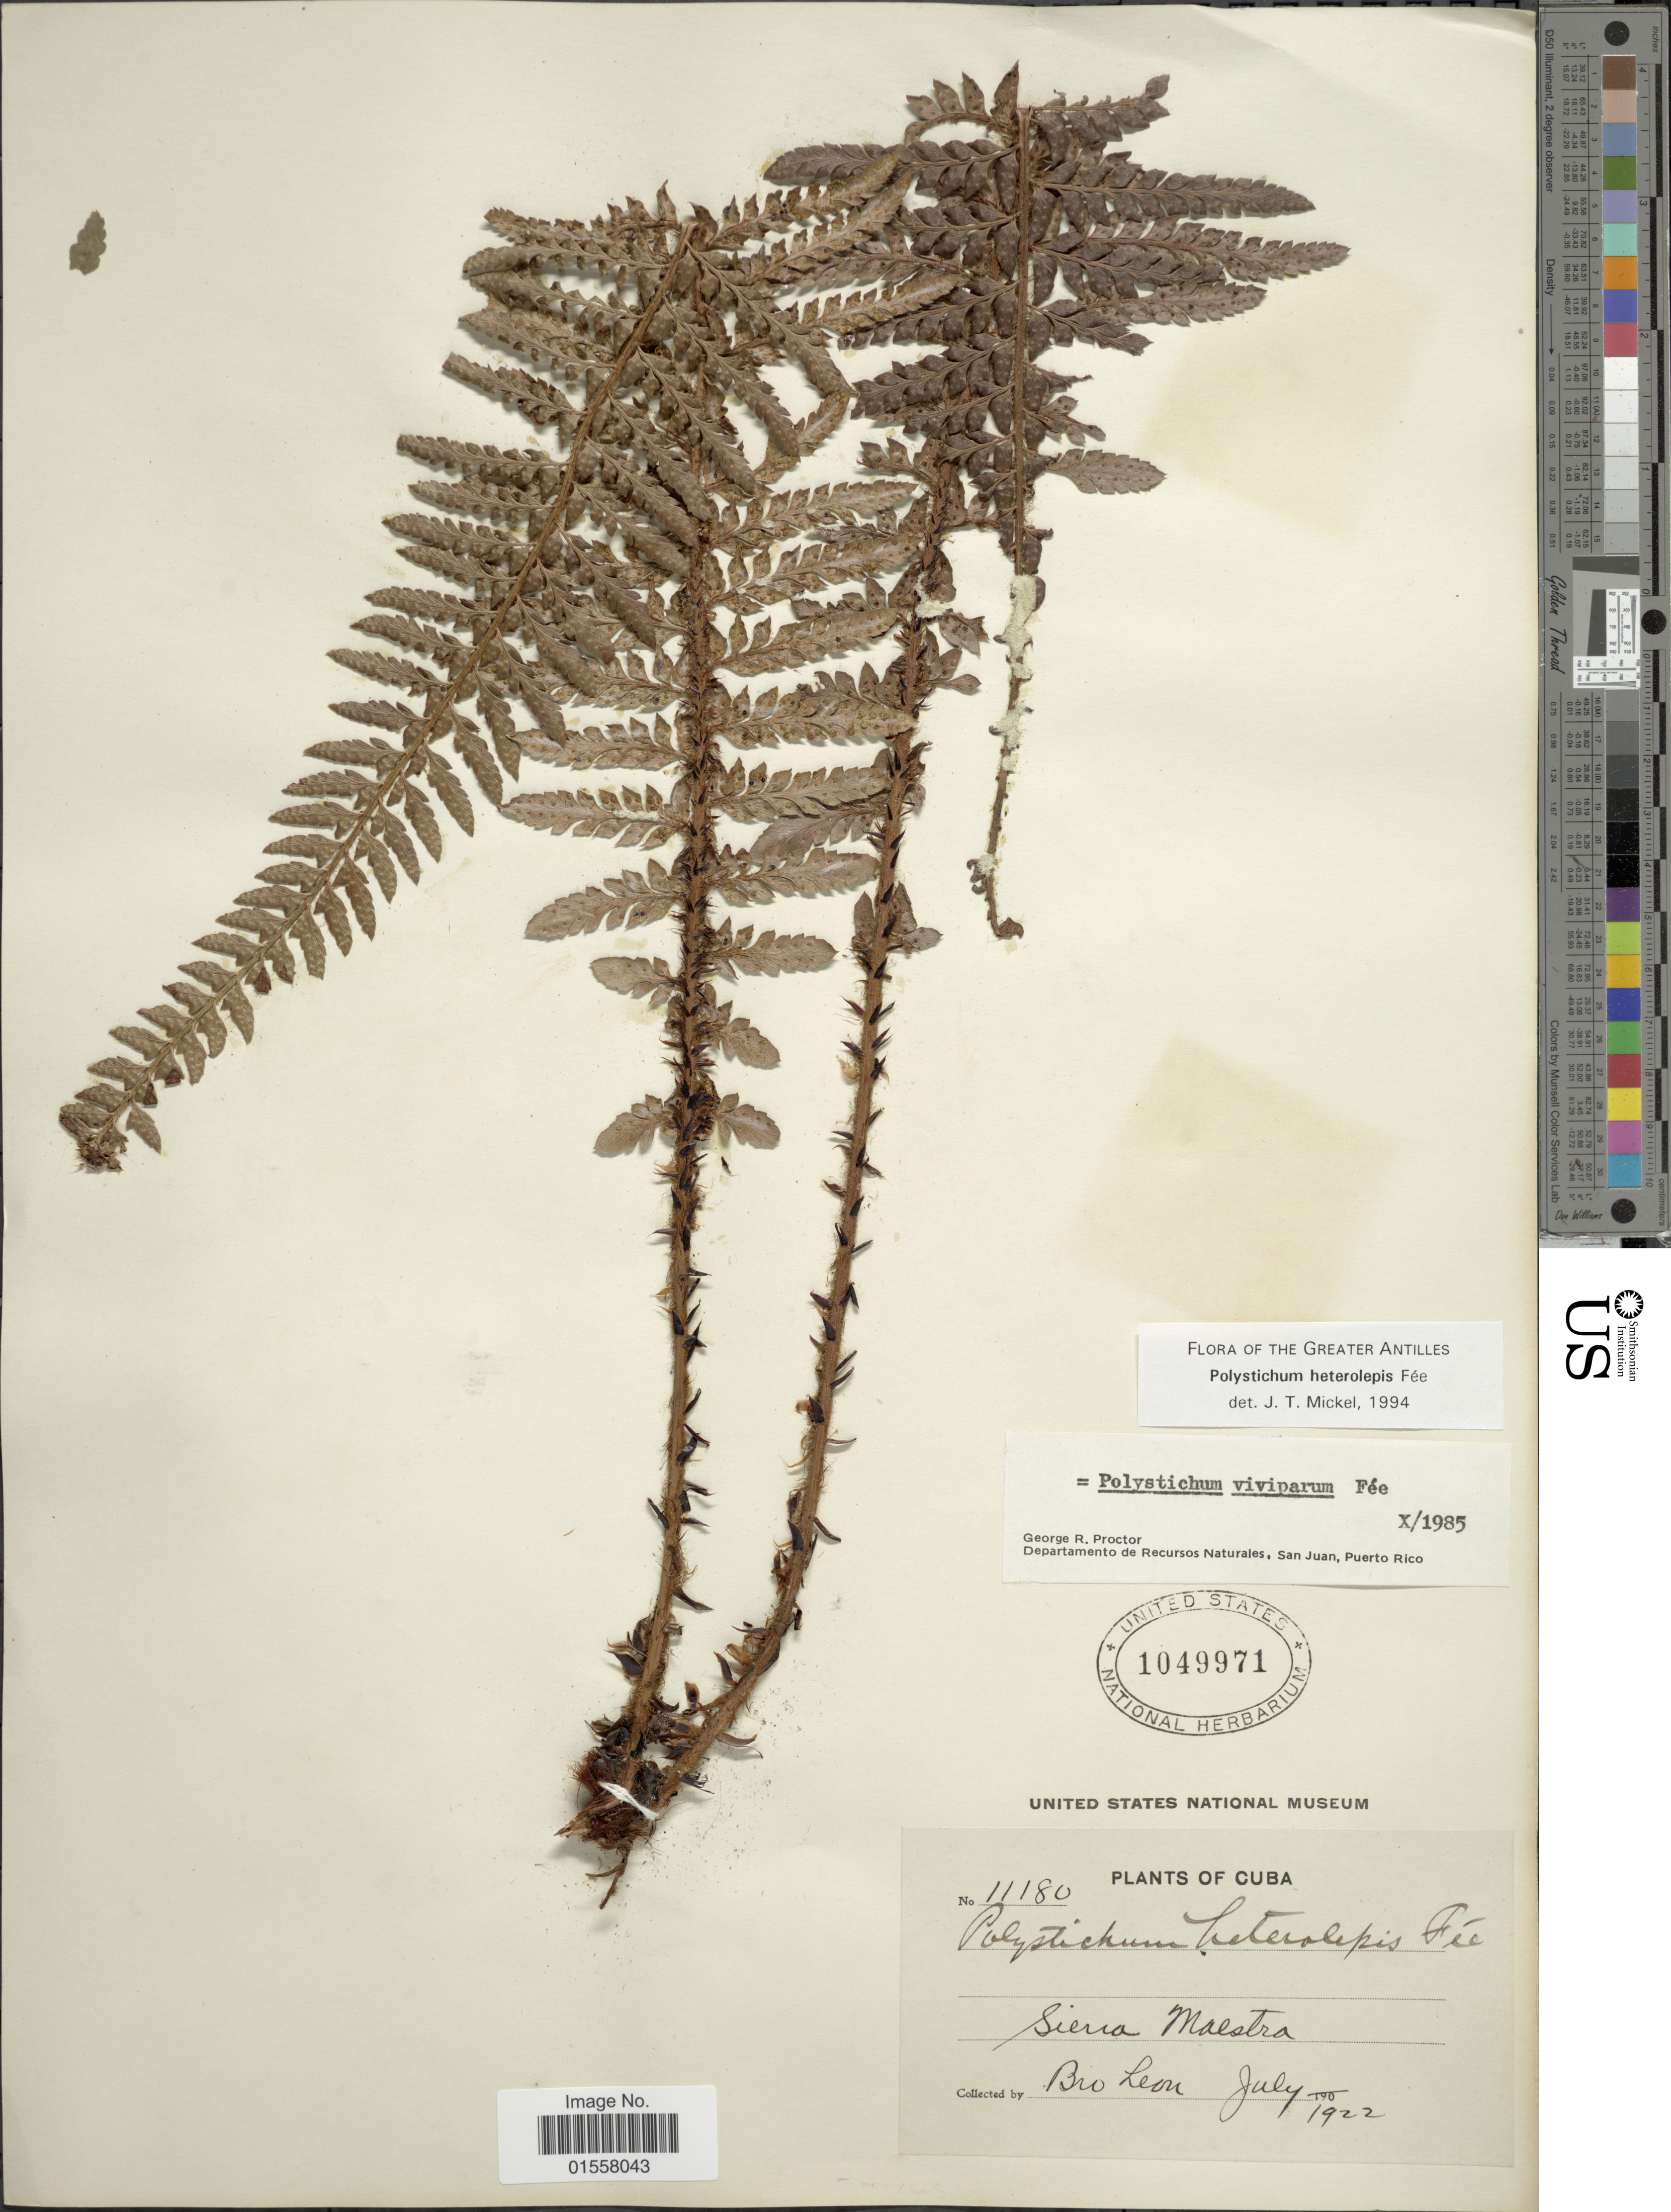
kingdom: Plantae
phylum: Tracheophyta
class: Polypodiopsida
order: Polypodiales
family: Dryopteridaceae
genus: Polystichum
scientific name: Polystichum heterolepis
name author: Fée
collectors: Bro. León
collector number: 11180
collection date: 1922-07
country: Cuba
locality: Sierra Maestra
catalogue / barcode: US 1049971